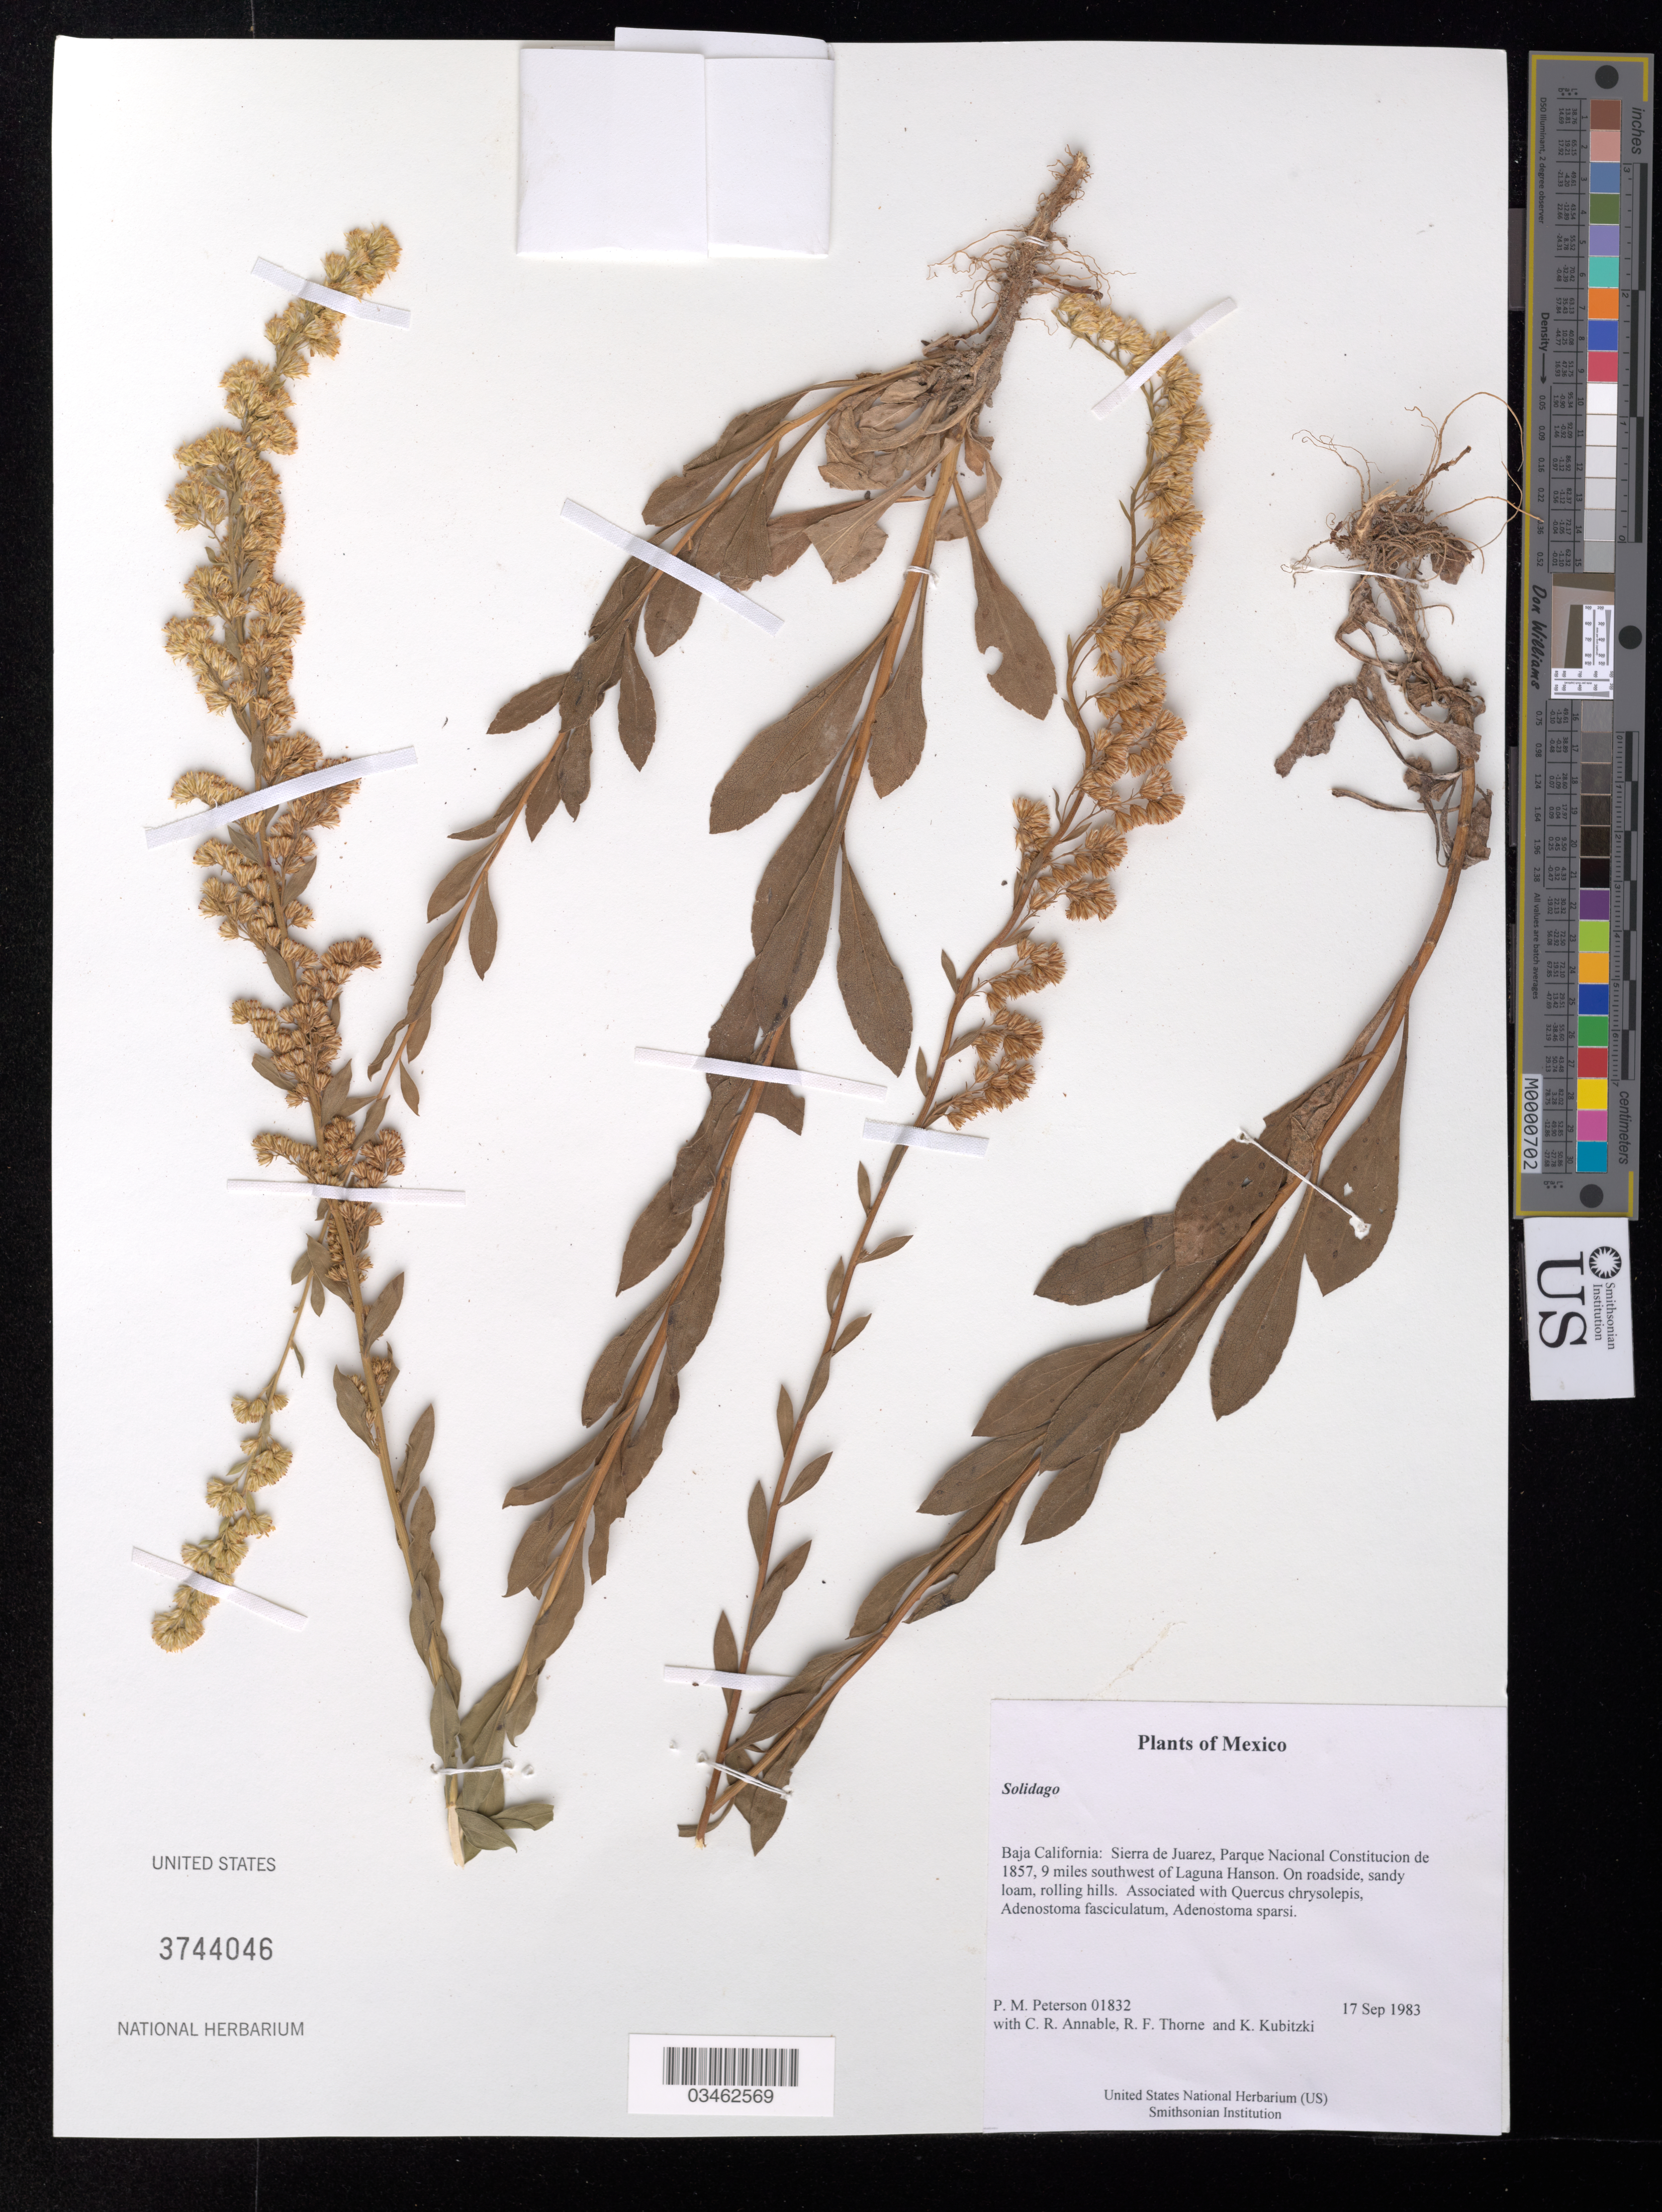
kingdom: Plantae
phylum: Tracheophyta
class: Magnoliopsida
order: Asterales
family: Asteraceae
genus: Solidago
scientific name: Solidago sp.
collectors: P. M. Peterson, C. R. Annable, R. F. Thorne & K. Kubitzki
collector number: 01832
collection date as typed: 17 Sep 1983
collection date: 1983-09-17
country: Mexico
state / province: Baja California Norte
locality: Sierra de Juarez, Parque Nacional Constitucion de 1857, 9 miles southwest of Laguna Hanson.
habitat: On roadside, sandy loam, rolling hills. Associated with Quercus chrysolepis, Adenostoma fasciculatum, Adenostoma sparsi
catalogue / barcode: US 3744046